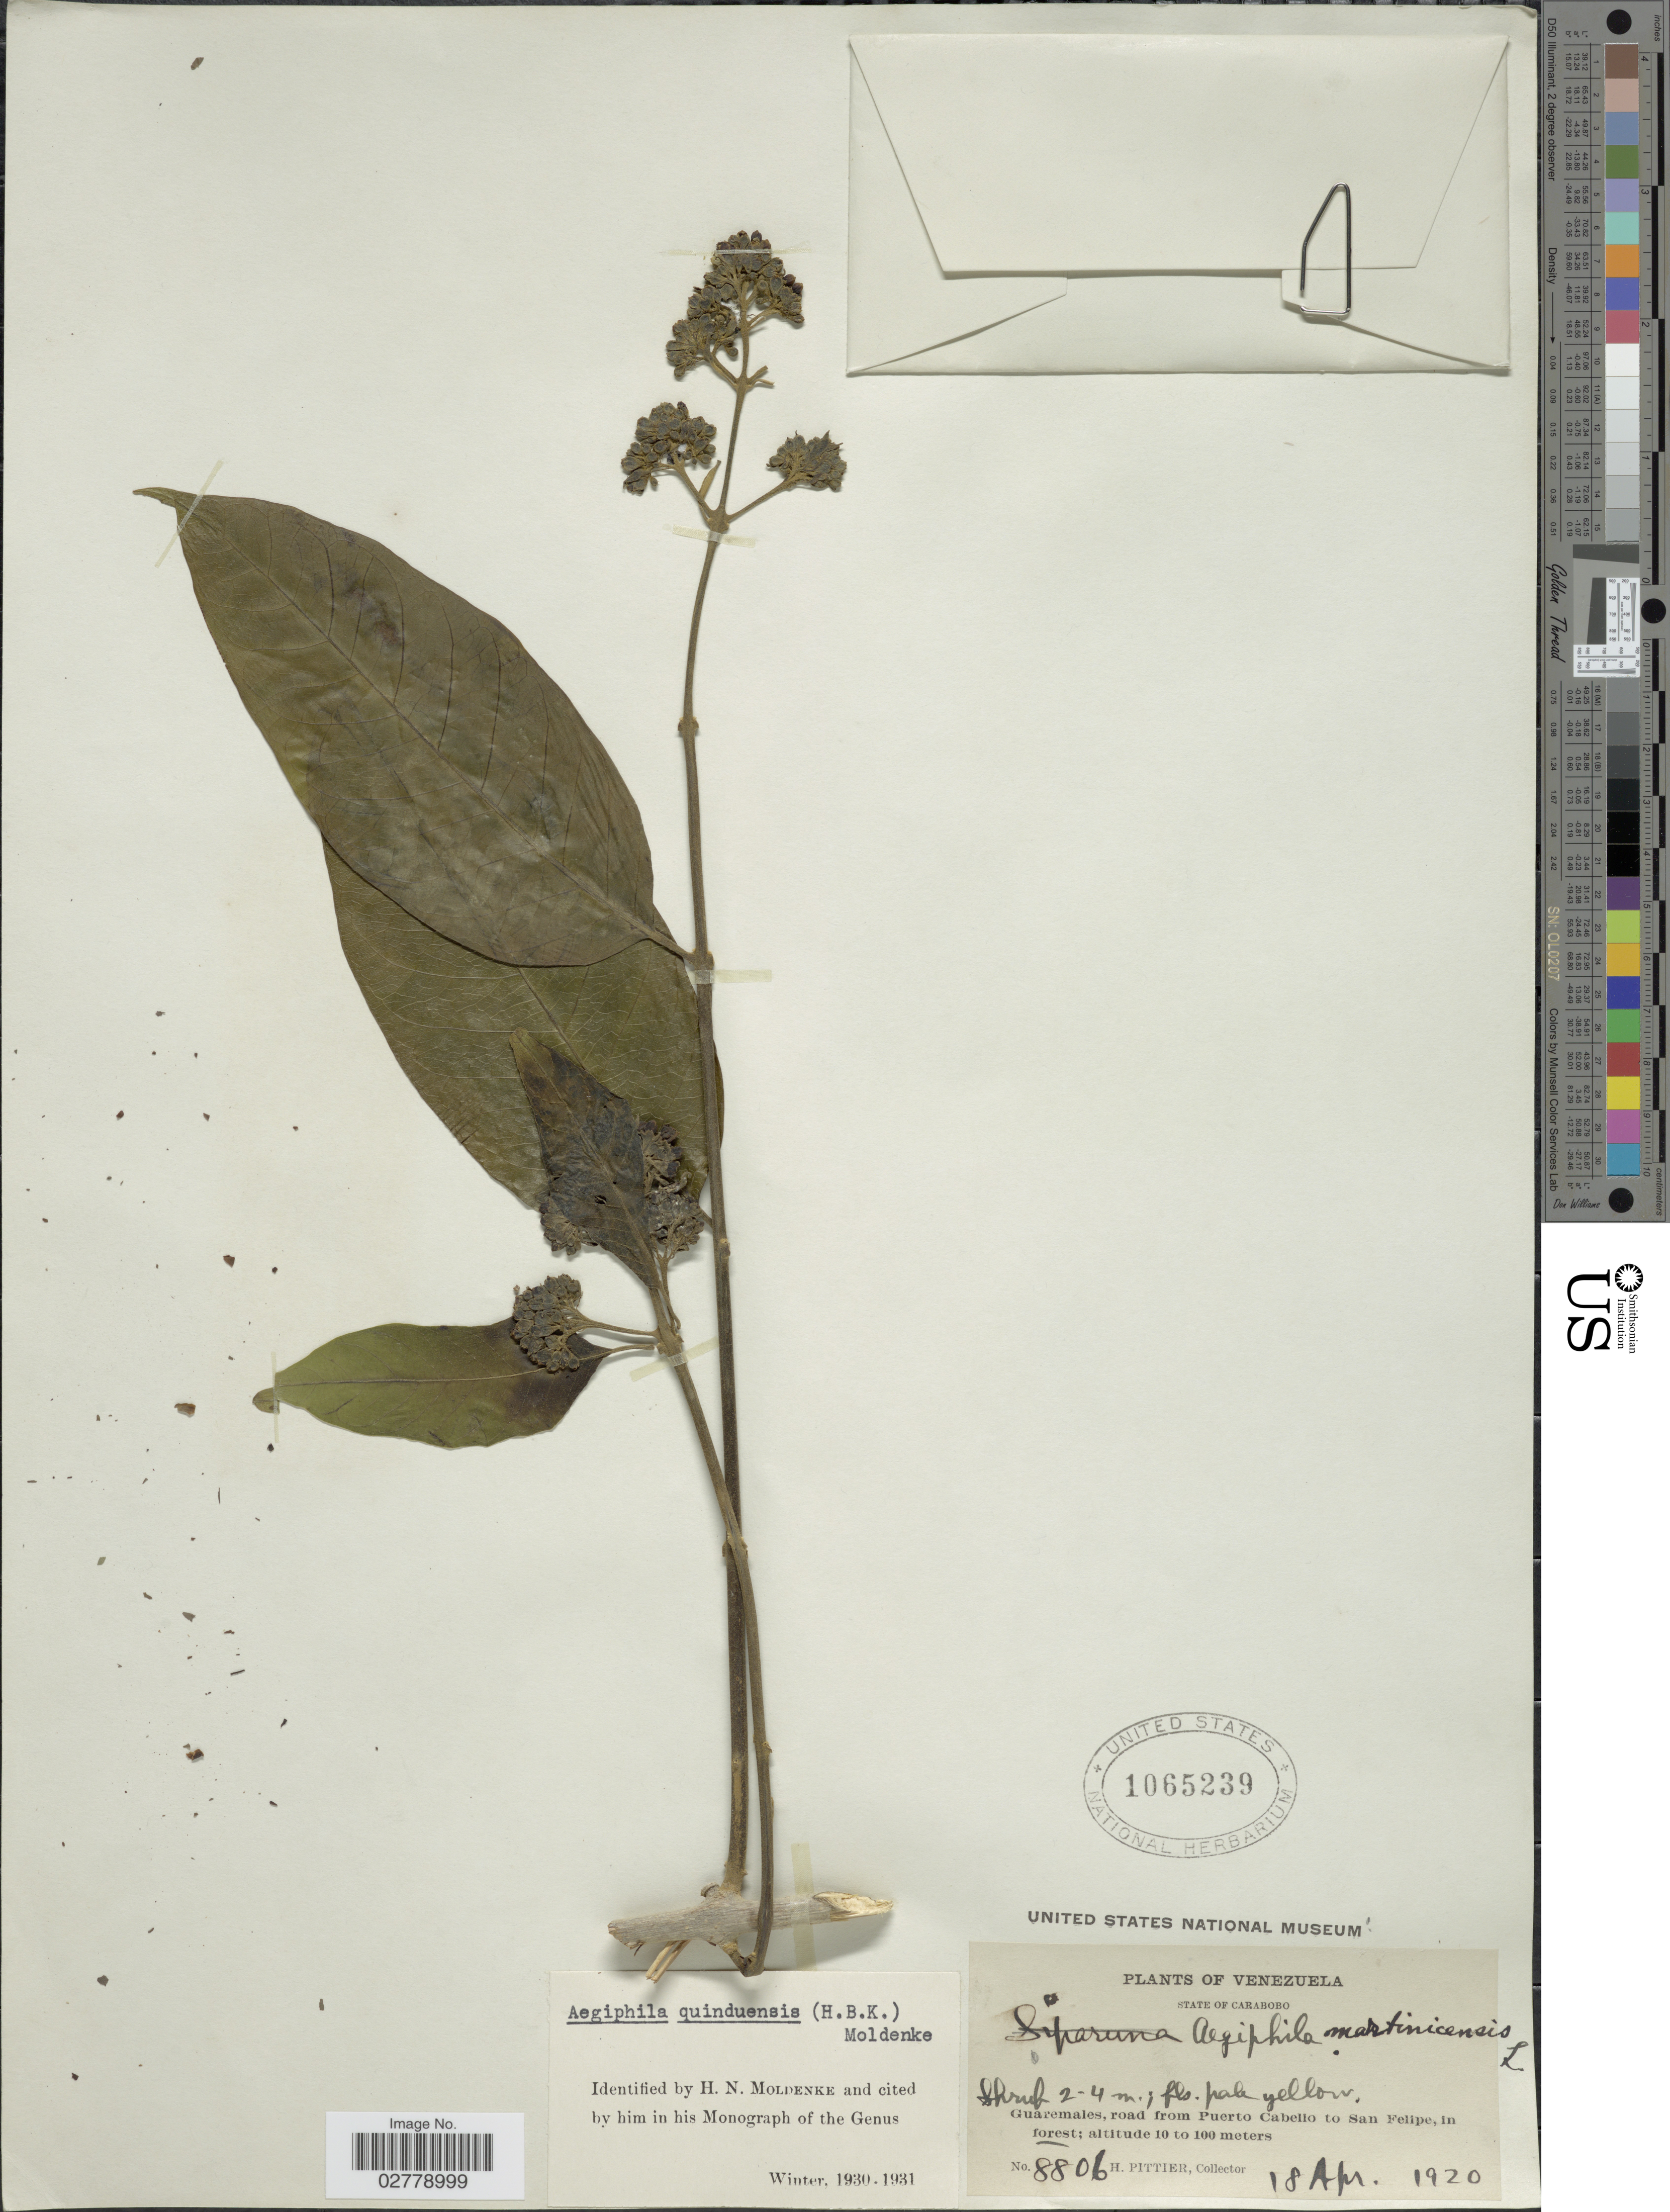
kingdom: Plantae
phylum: Tracheophyta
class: Magnoliopsida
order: Lamiales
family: Lamiaceae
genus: Aegiphila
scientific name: Aegiphila quinduensis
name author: (Kunth) Moldenke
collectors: H. F. Pittier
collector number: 8806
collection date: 1920-04-18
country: Venezuela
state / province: Carabobo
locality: Guaremales, road from Puerto Cabello to San Felipe.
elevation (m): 10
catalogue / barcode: US 1065239